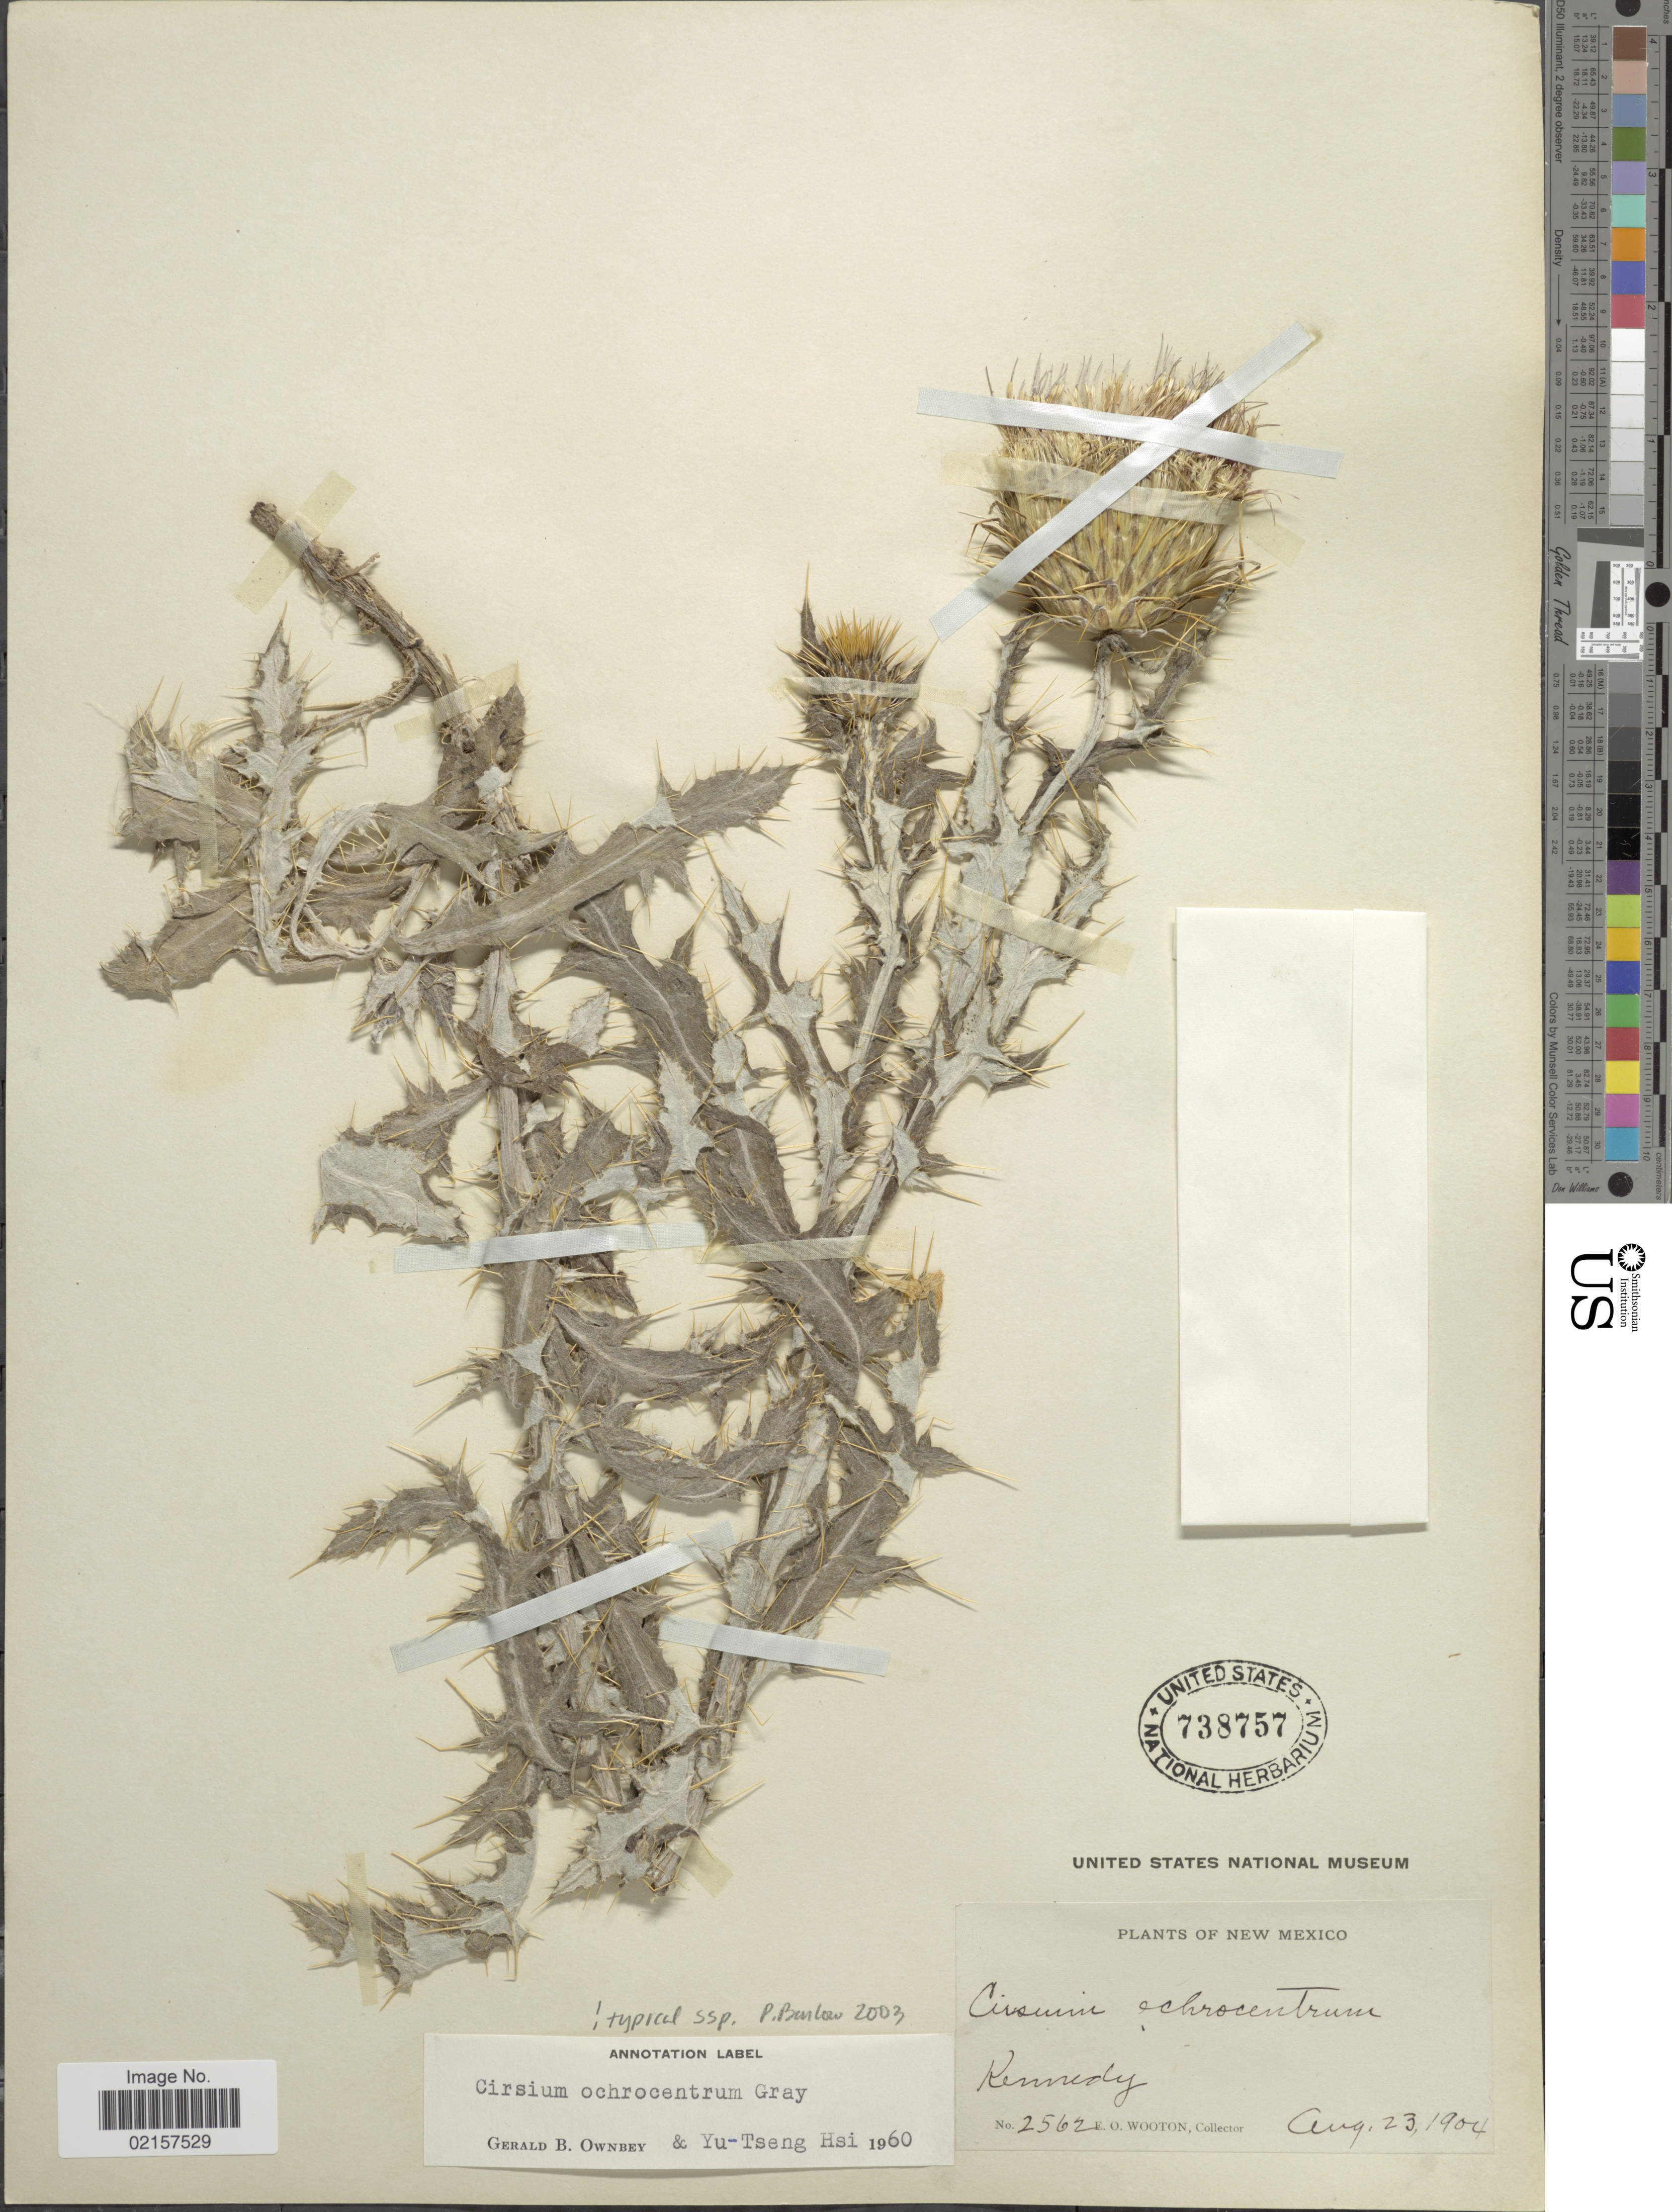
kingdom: Plantae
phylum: Tracheophyta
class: Magnoliopsida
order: Asterales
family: Asteraceae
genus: Cirsium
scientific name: Cirsium ochrocentrum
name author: A. Gray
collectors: E. O. Wooton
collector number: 2562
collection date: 1904-08-23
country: United States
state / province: New Mexico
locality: Kennedy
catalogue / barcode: US 738757